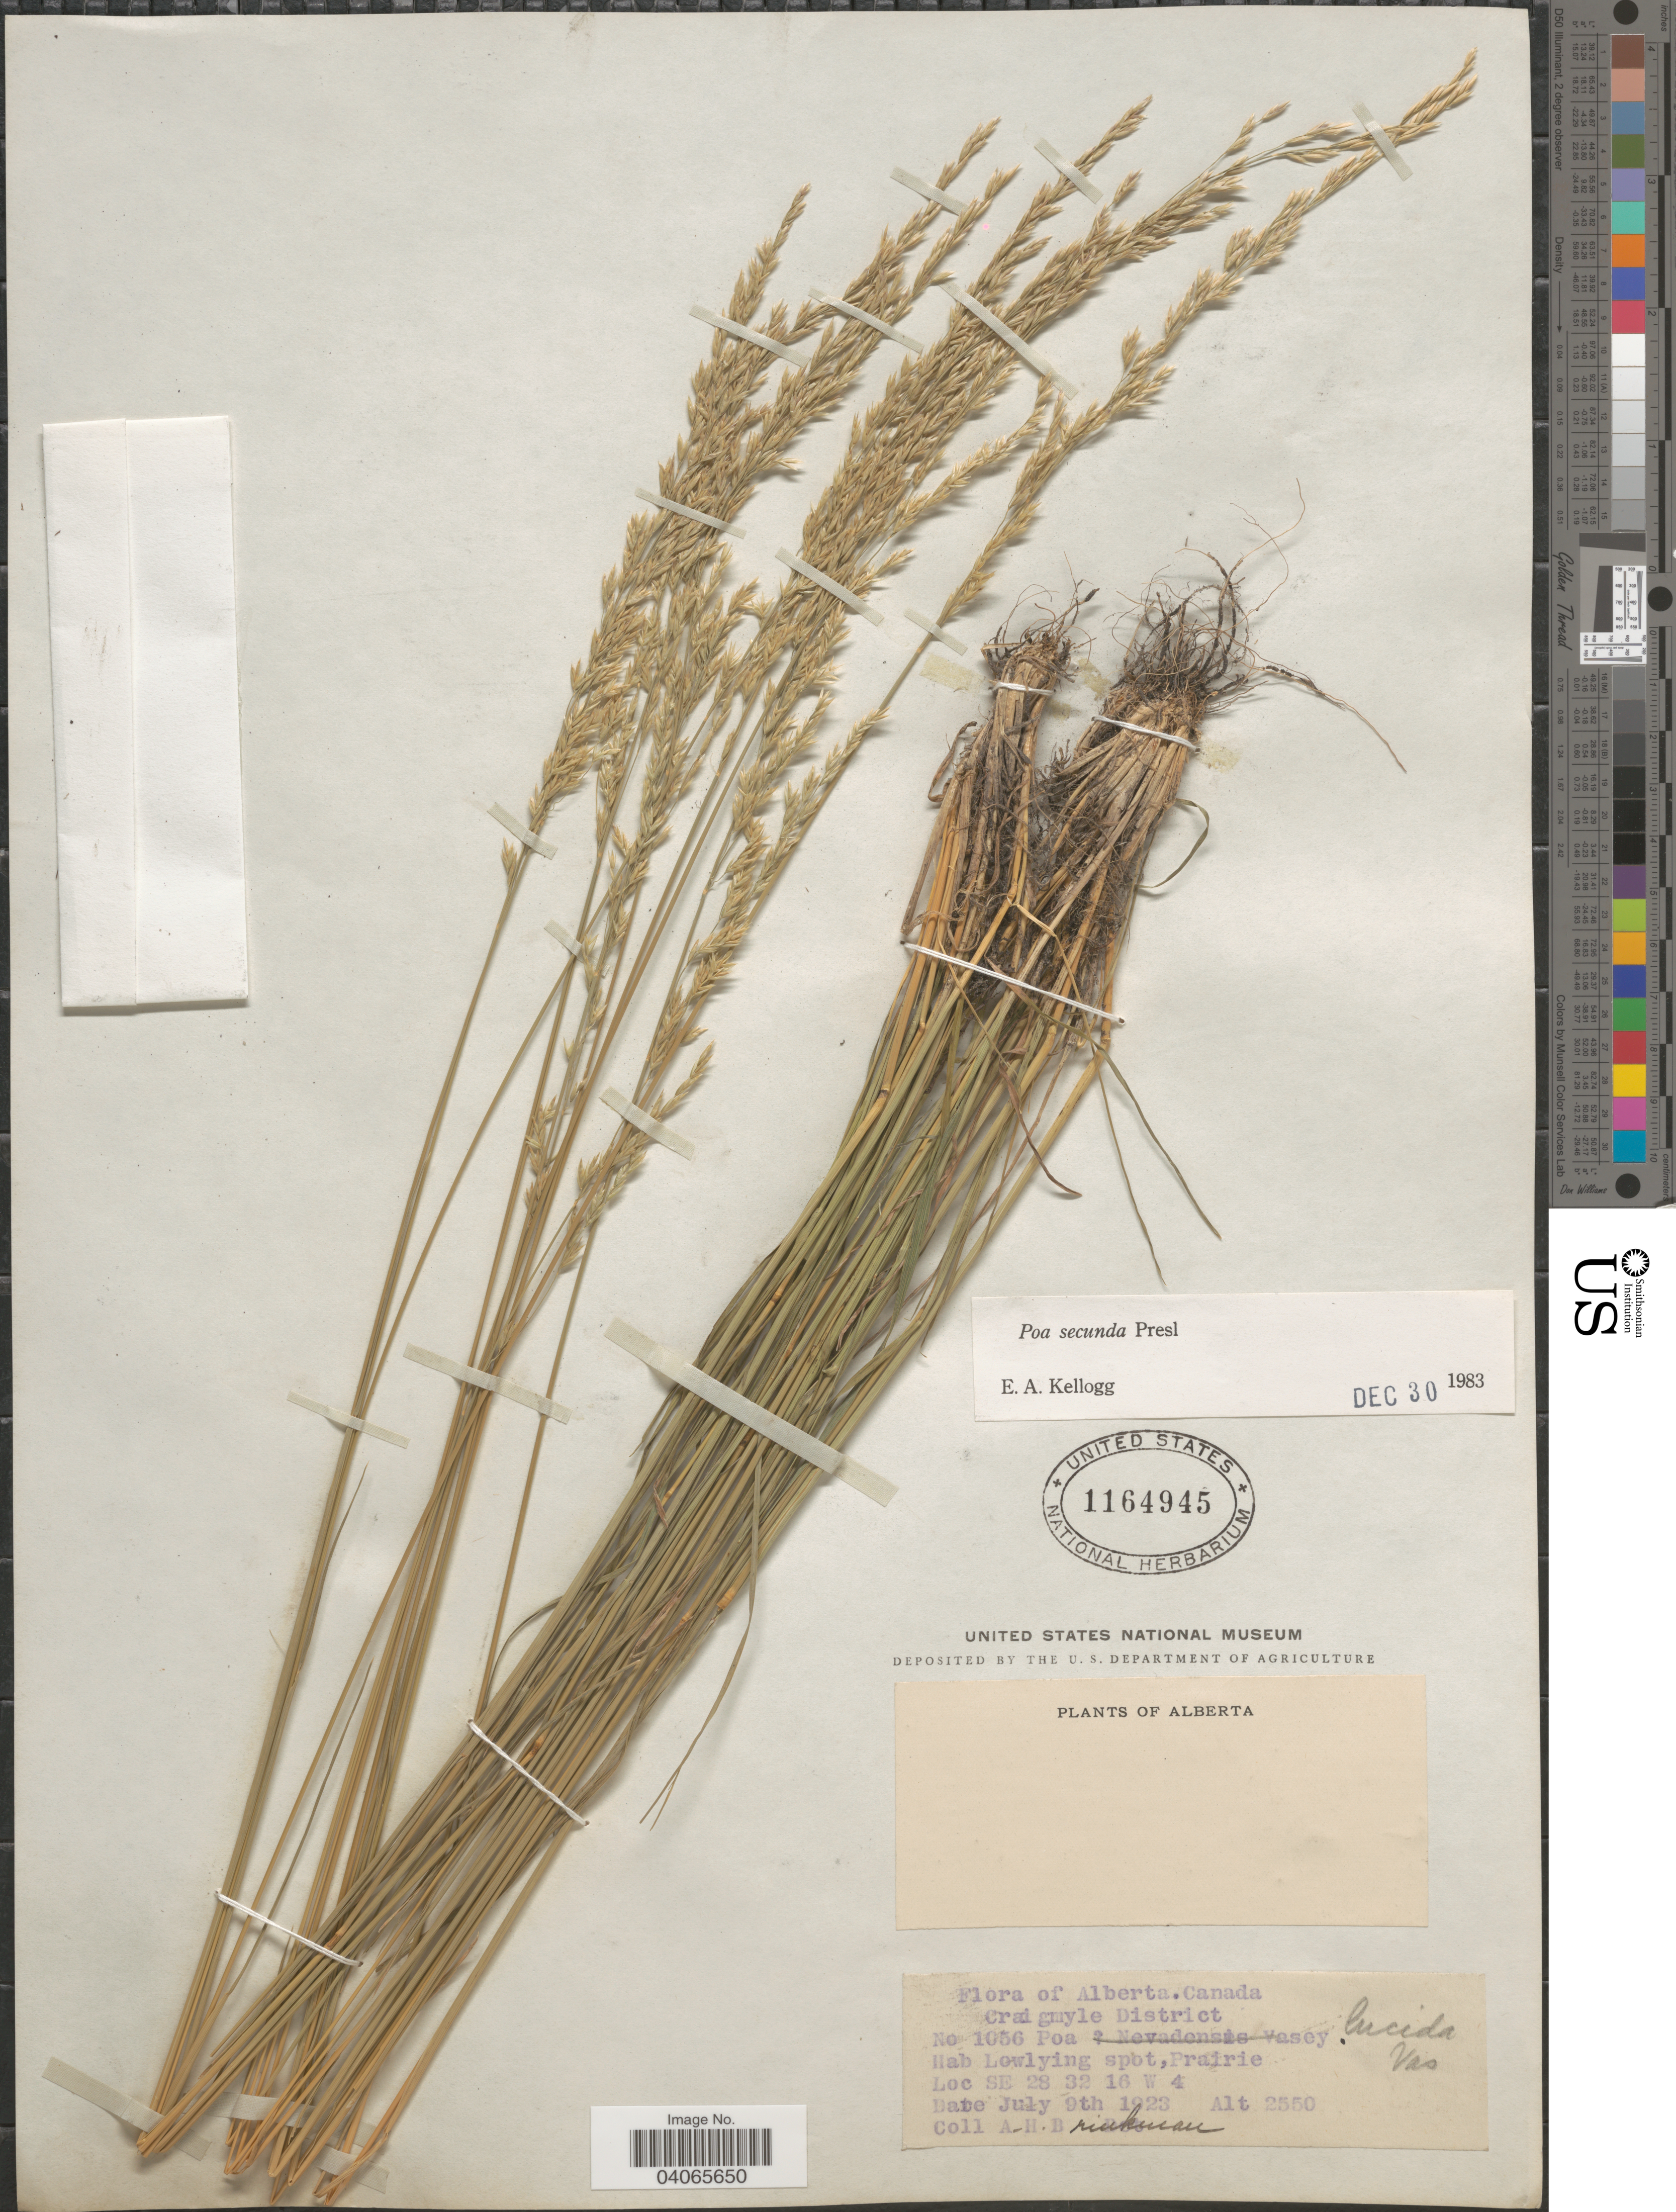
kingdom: Plantae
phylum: Tracheophyta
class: Liliopsida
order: Poales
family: Poaceae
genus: Poa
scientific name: Poa secunda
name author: J. Presl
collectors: A. Brinkman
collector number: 1056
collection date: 1923-07-09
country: Canada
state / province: Alberta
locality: Craigmyle District. SE 28 32 16 W 4.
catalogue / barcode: US 1164945